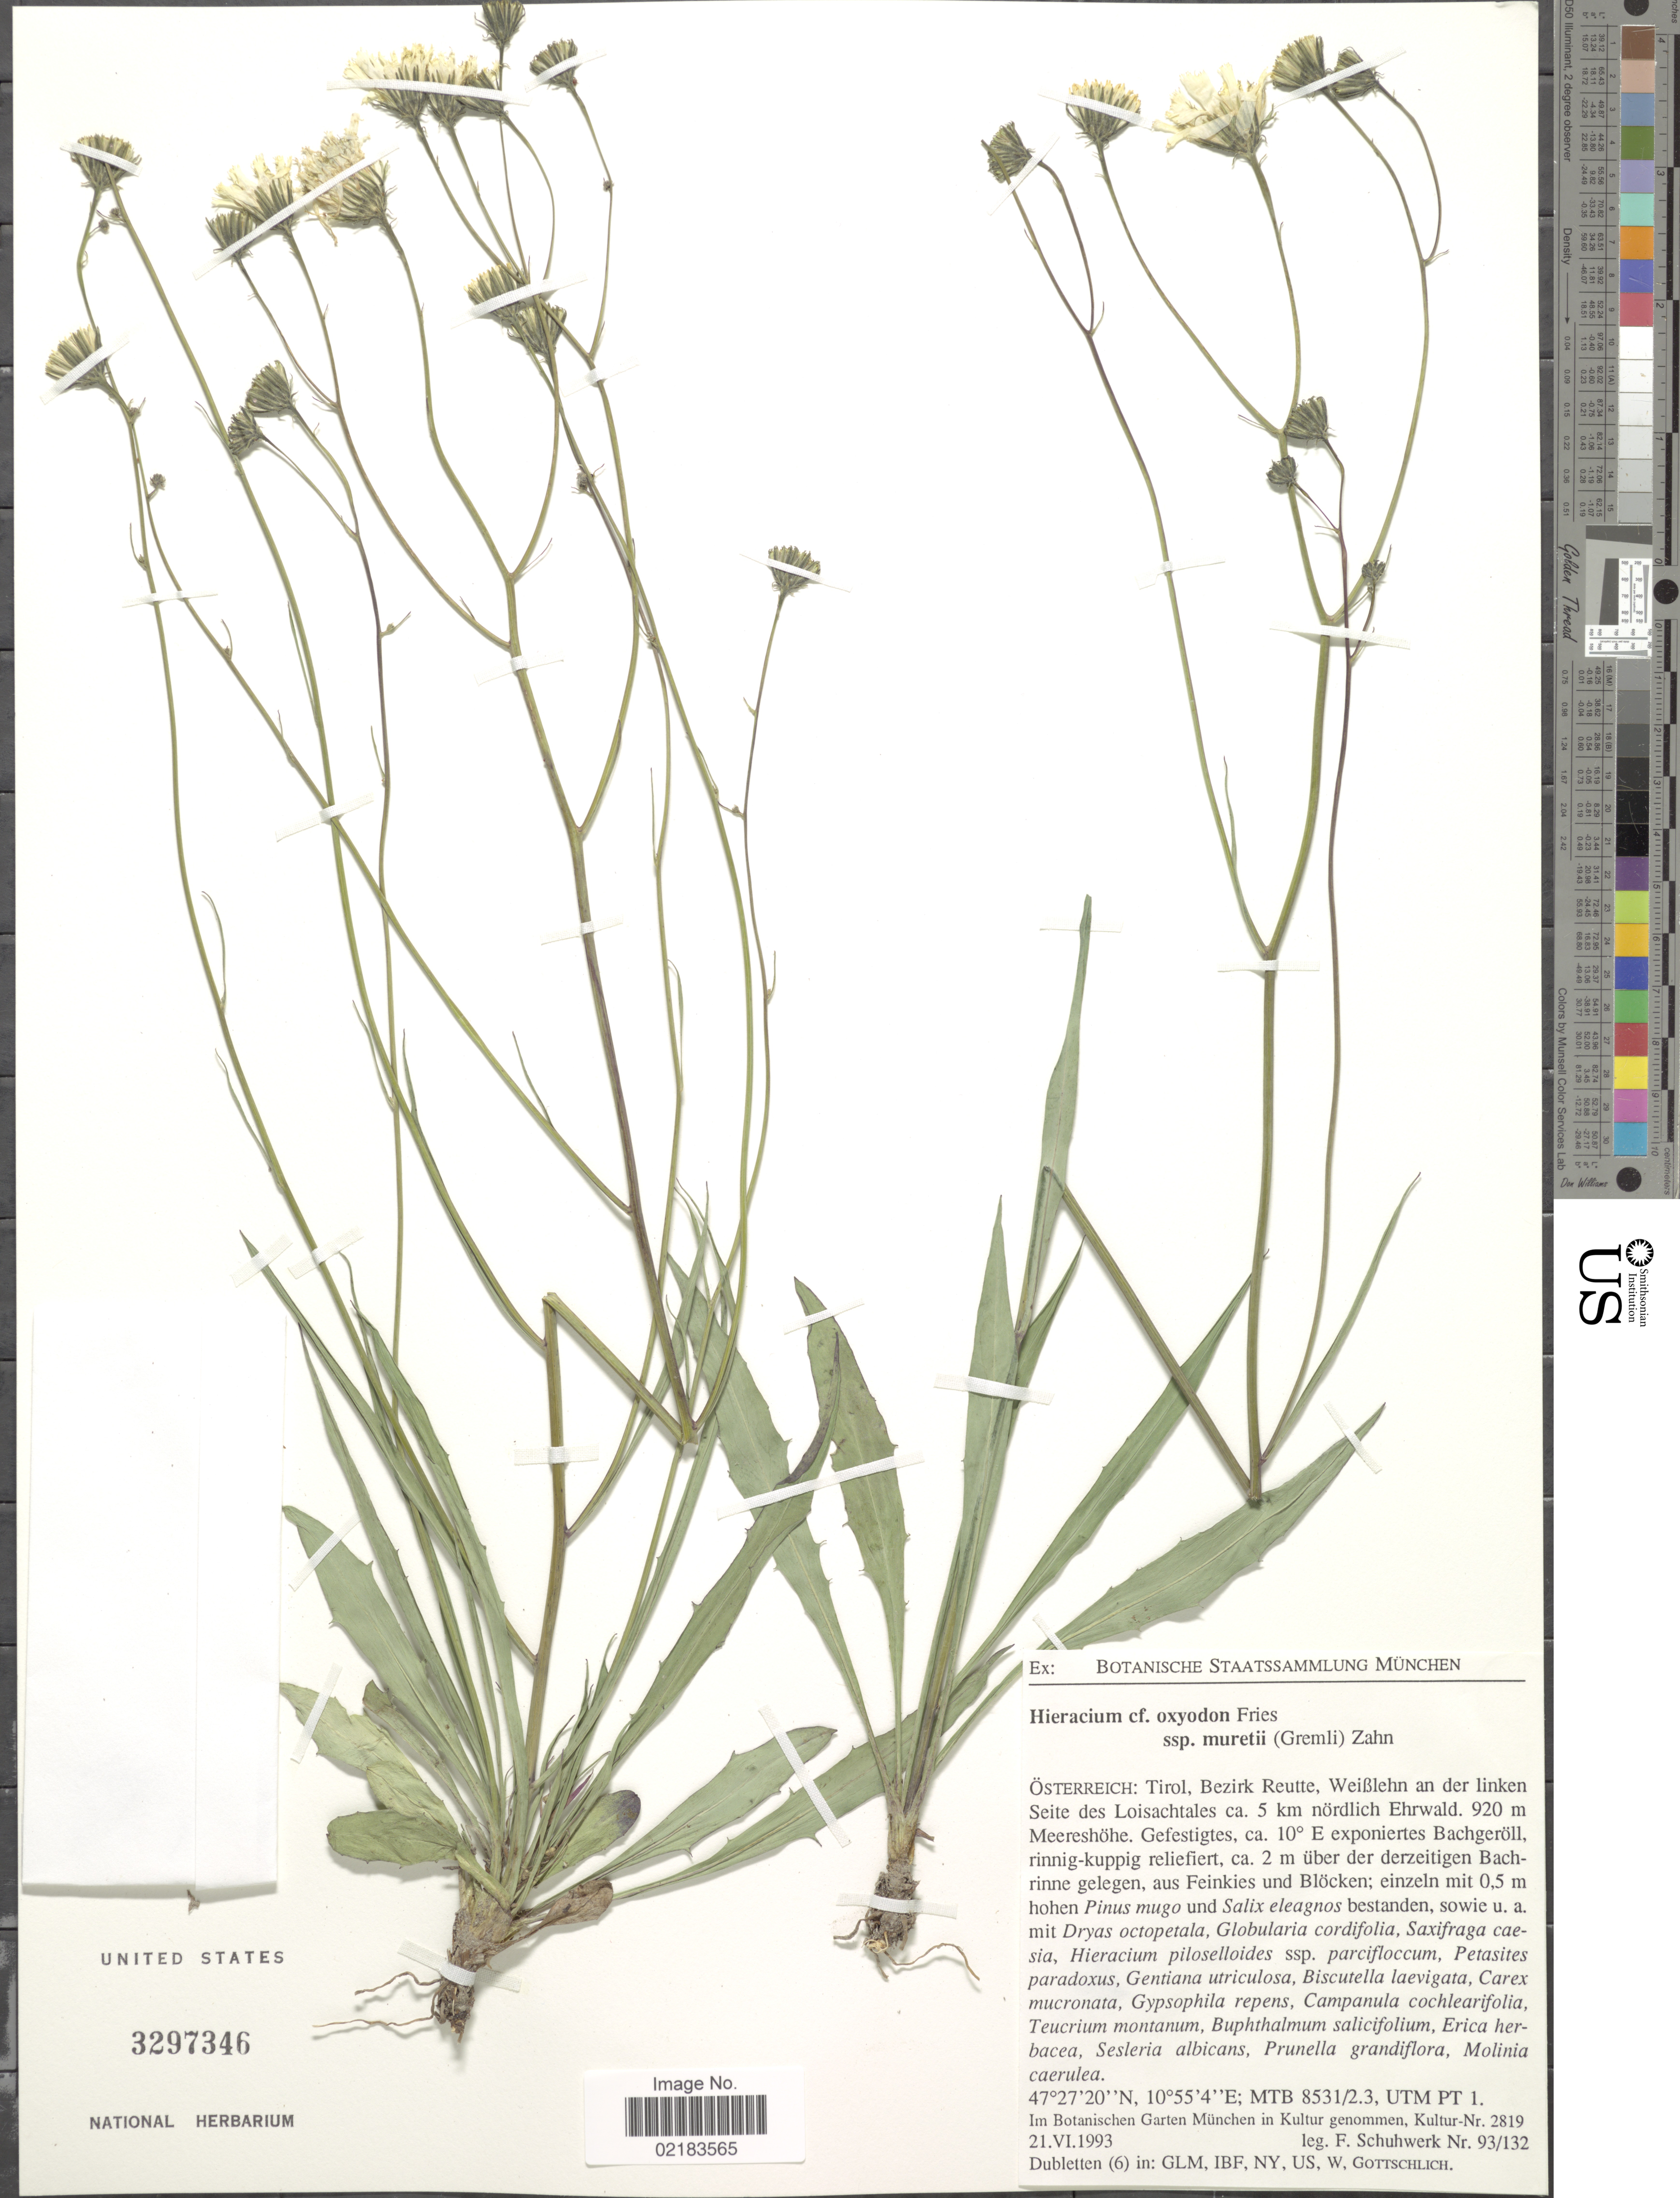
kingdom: Plantae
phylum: Tracheophyta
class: Magnoliopsida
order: Asterales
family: Asteraceae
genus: Hieracium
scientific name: Hieracium oxyodon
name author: Fr.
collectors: Schuhwerk, F.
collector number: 93/123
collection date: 1993-06-21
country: Austria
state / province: Tirol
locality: Österreich: Bezirk Reutte, Weißlehn an der linken Seite des Loisachtales ca. 5 km nördlich Eghrwald, Meereshöhe, Gefestigtes, ca. 10° E exponiertes Bachgeröll, rinnig-kuppig reliefiert, ca. 2 m über der derzeitigen Bachrinne gelegen, aus Feinkies und Blöcken; enzeln mit 0.5 m hohen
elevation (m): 920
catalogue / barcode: US 3297346